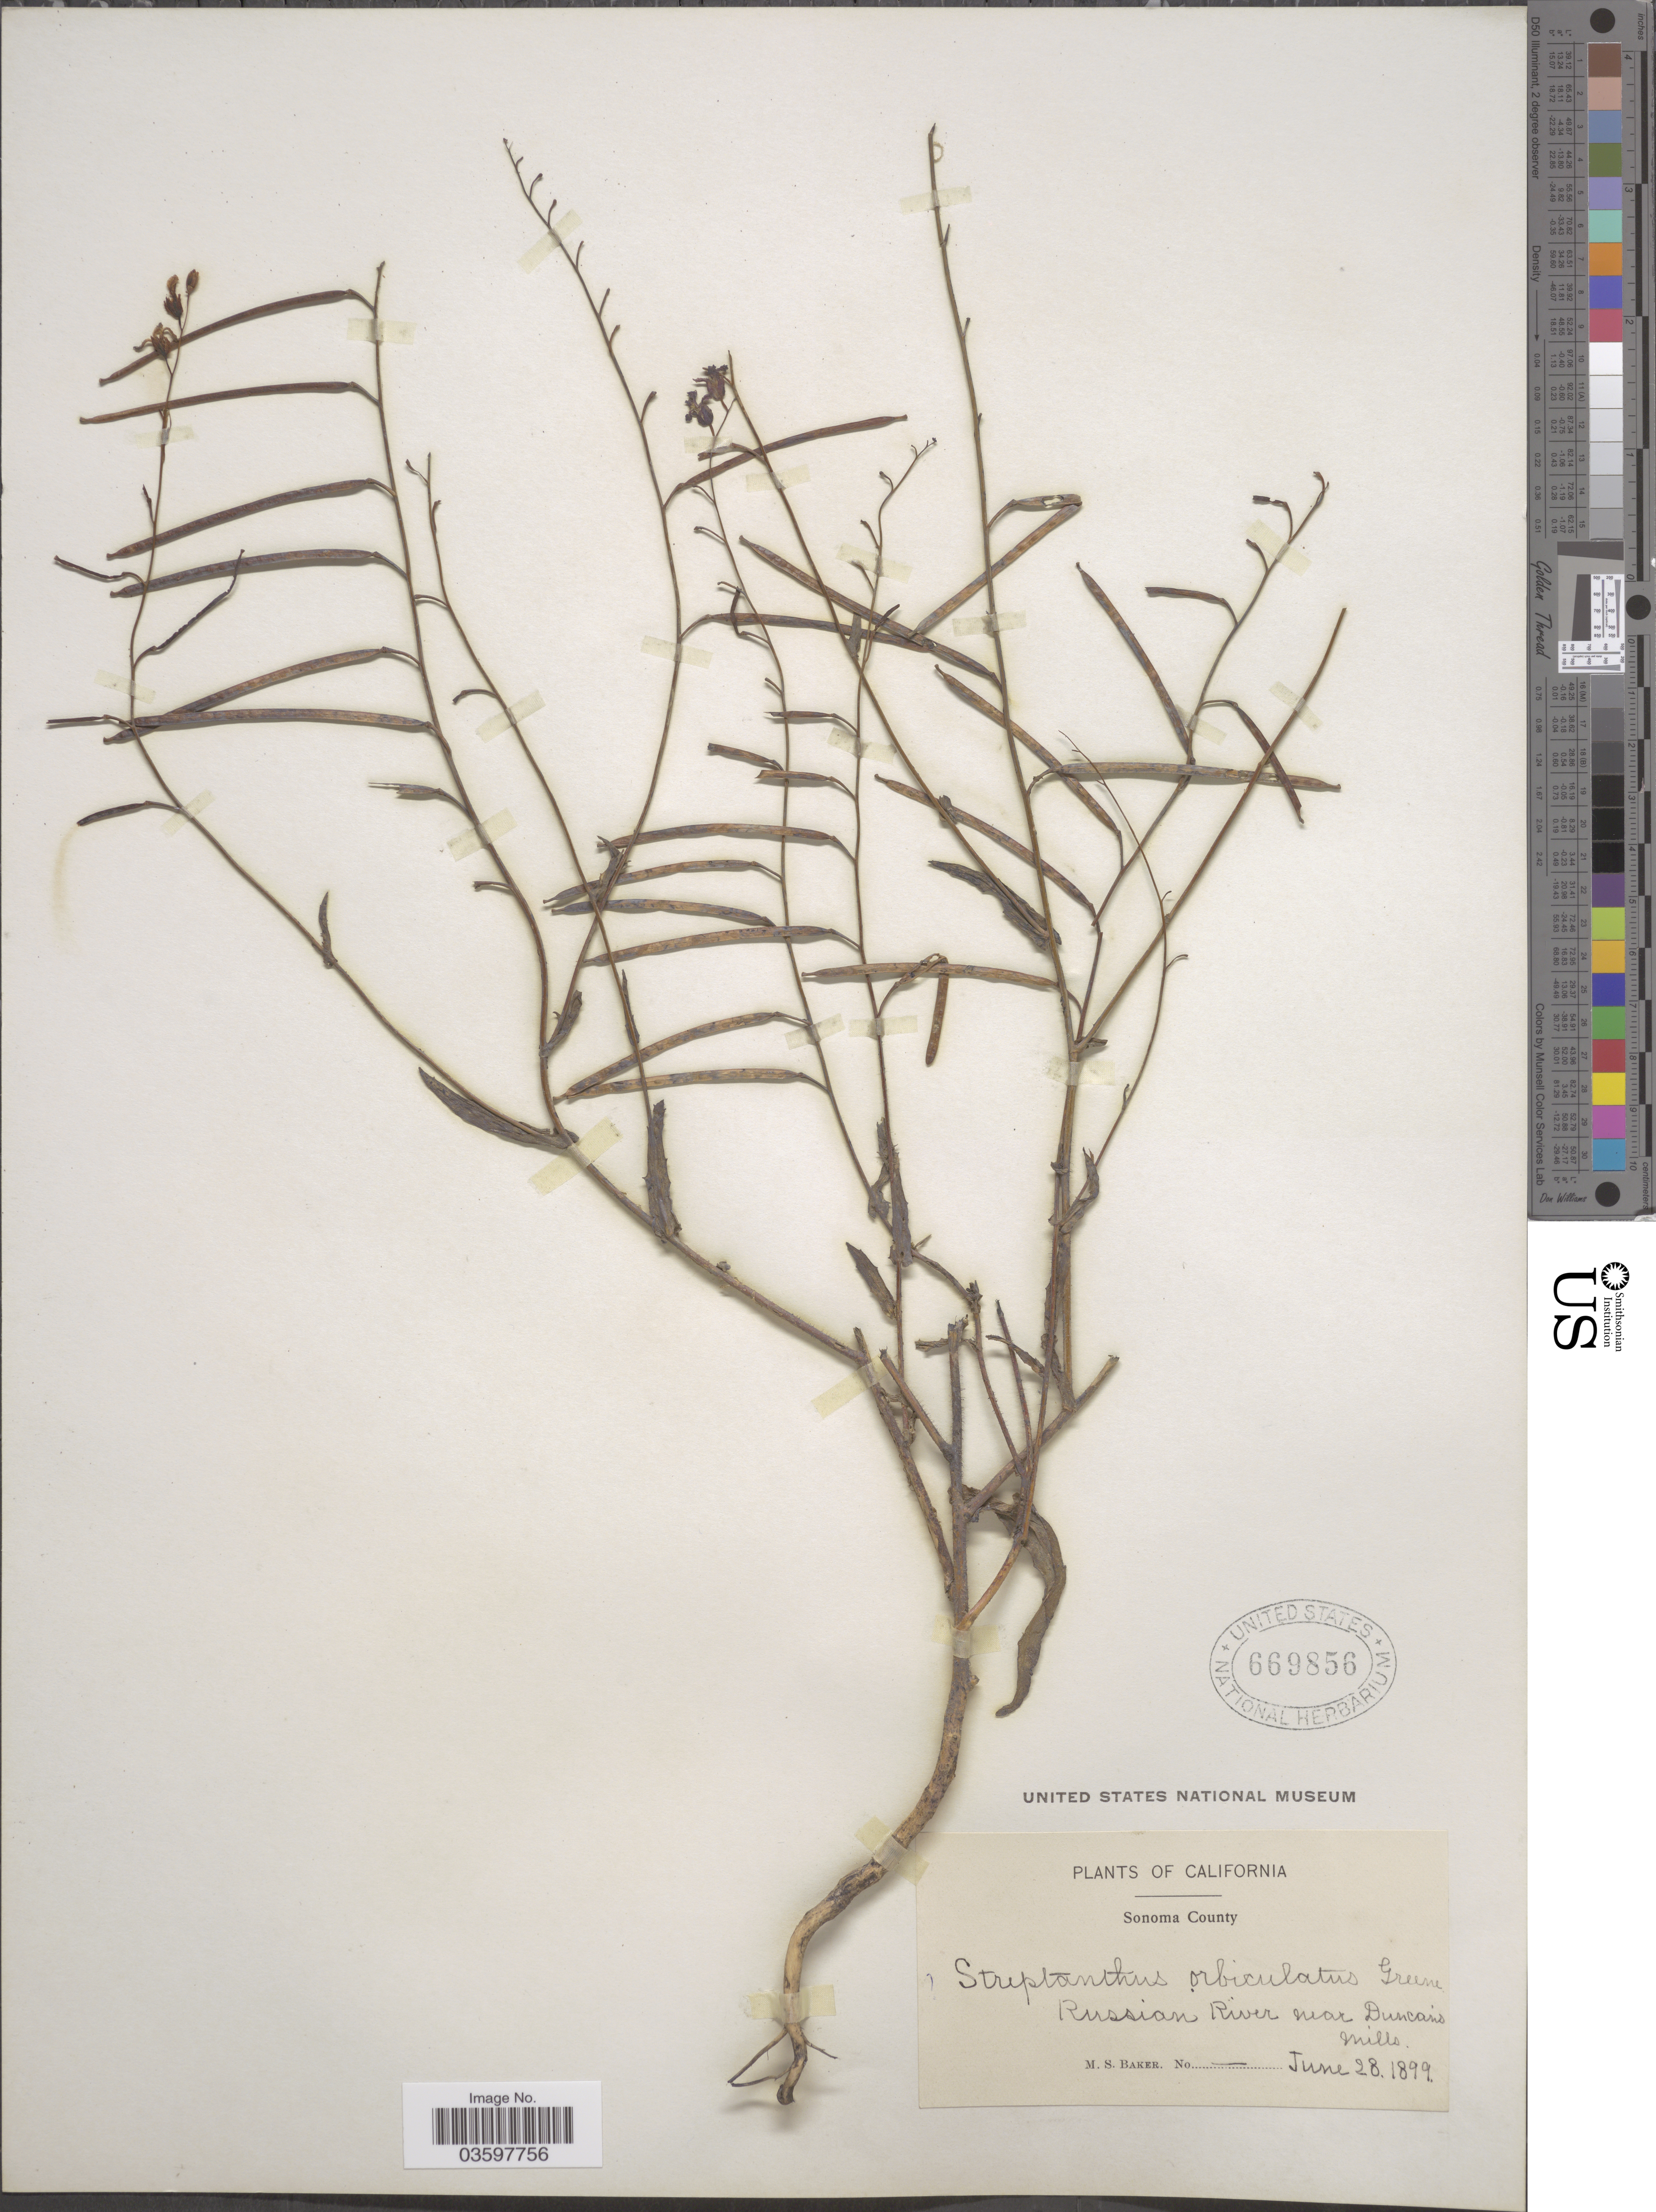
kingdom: Plantae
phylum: Tracheophyta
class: Magnoliopsida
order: Brassicales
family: Brassicaceae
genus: Streptanthus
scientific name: Streptanthus tortuosus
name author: Kellogg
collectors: M. S. Baker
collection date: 1899-06-28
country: United States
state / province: California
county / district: Sonoma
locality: Sonoma County. Russian River near Duncan's Mills.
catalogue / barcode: US 669856